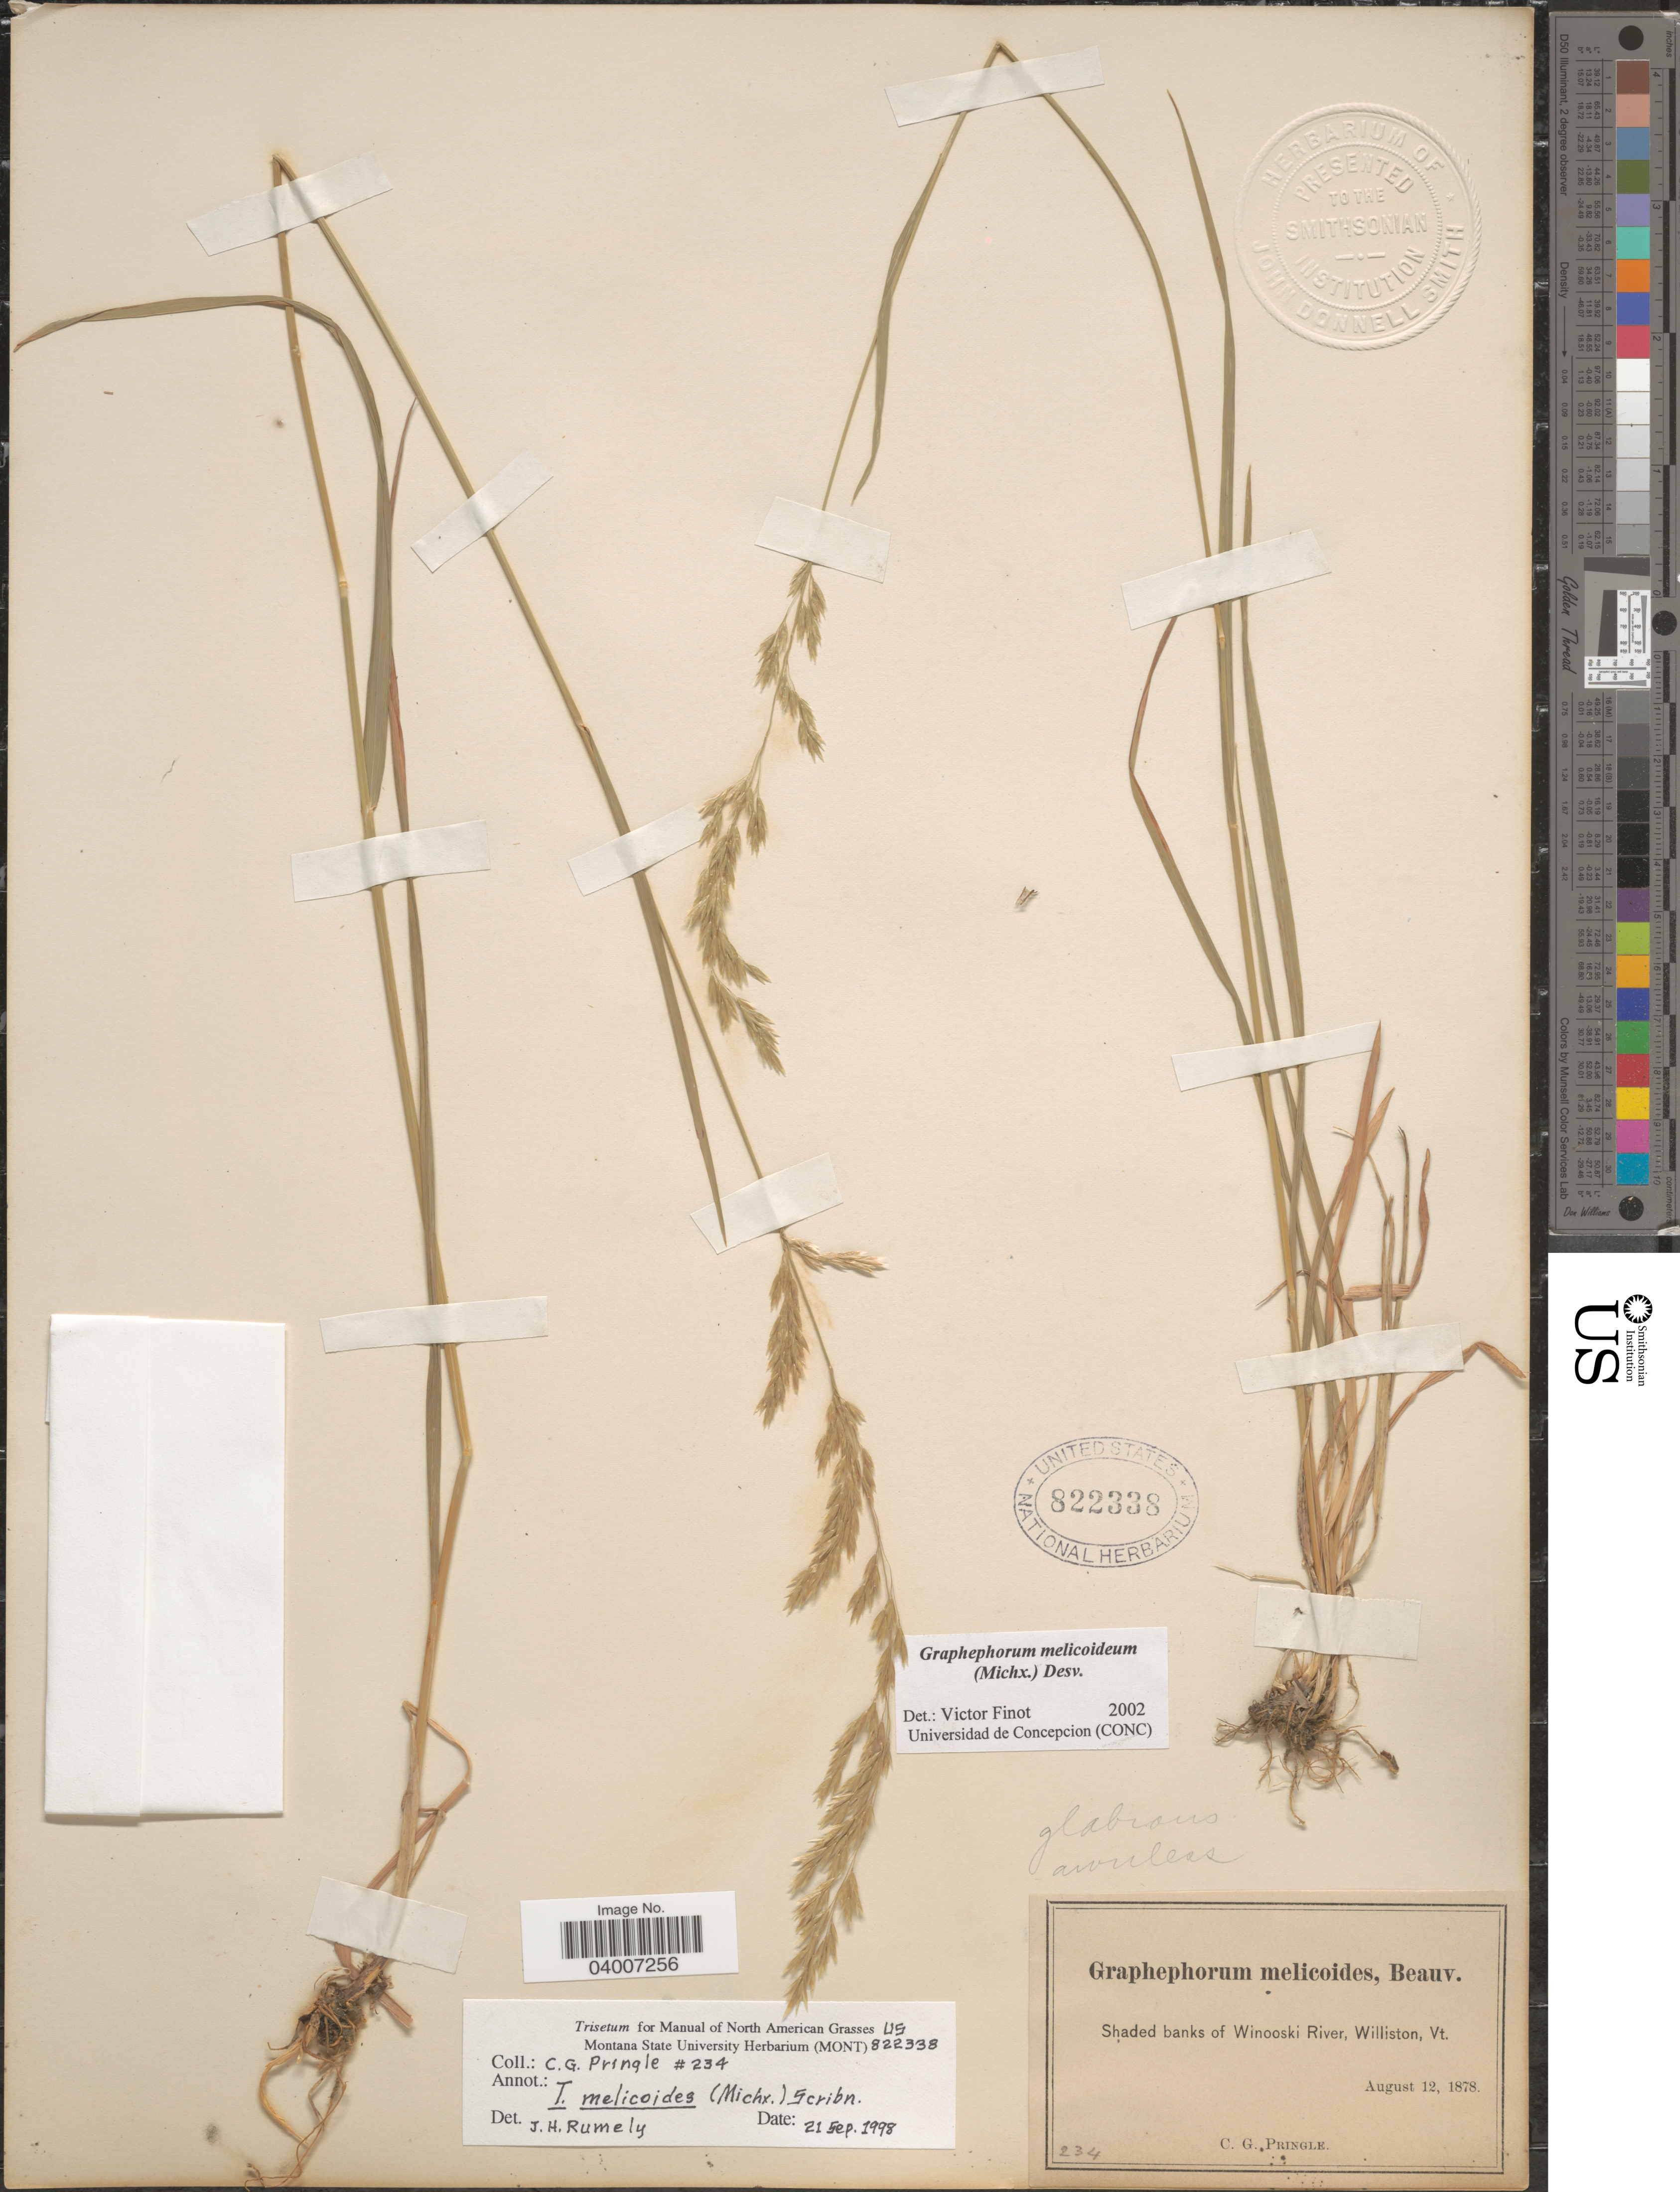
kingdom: Plantae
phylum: Tracheophyta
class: Liliopsida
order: Poales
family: Poaceae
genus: Graphephorum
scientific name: Graphephorum melicoides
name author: (F. Michx.) Desv.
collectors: C. G. Pringle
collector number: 234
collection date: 1878-08-12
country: United States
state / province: Vermont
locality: Shaded banks of Winooski River, Williston.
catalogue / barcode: US 822338